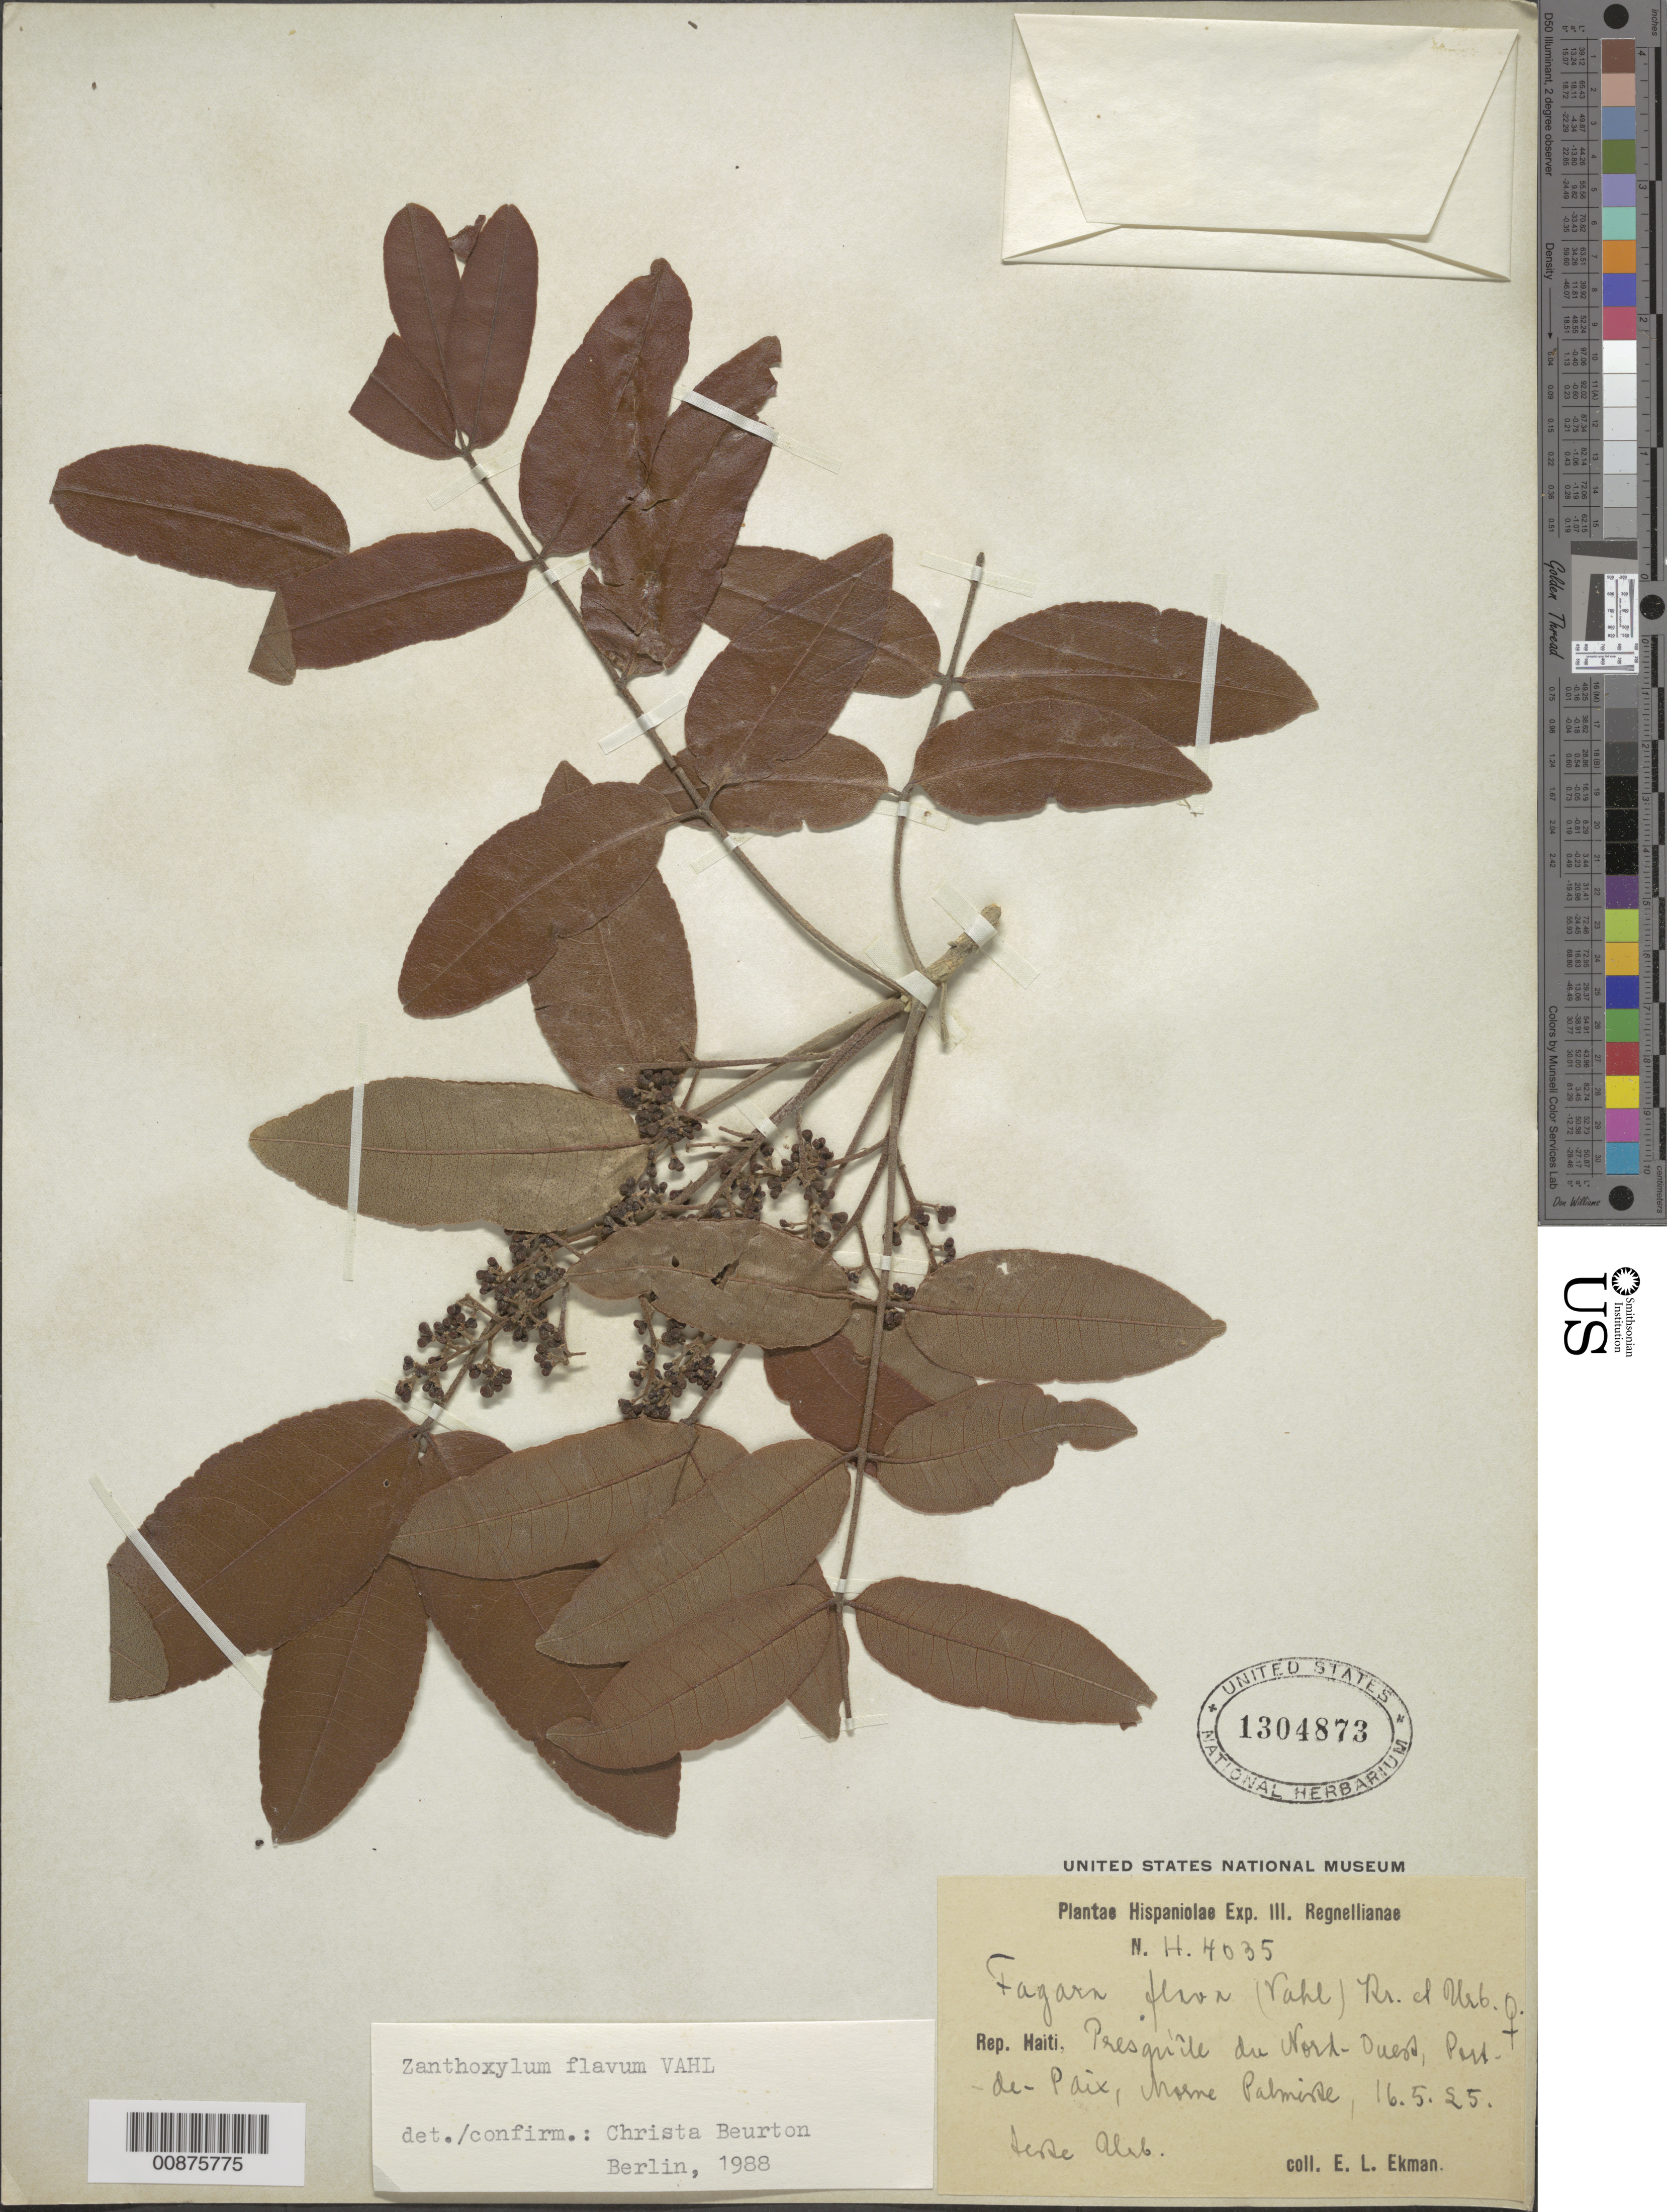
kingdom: Plantae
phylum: Tracheophyta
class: Magnoliopsida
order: Sapindales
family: Rutaceae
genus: Zanthoxylum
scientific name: Zanthoxylum flavum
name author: Vahl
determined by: Beurton, C.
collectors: E. L. Ekman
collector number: H 4035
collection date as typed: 16 May 1925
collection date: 1925-05-16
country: Haiti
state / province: Nord-Ouest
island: Hispaniola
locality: Port de Paix, Morne Palmiste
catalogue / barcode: US 1304873